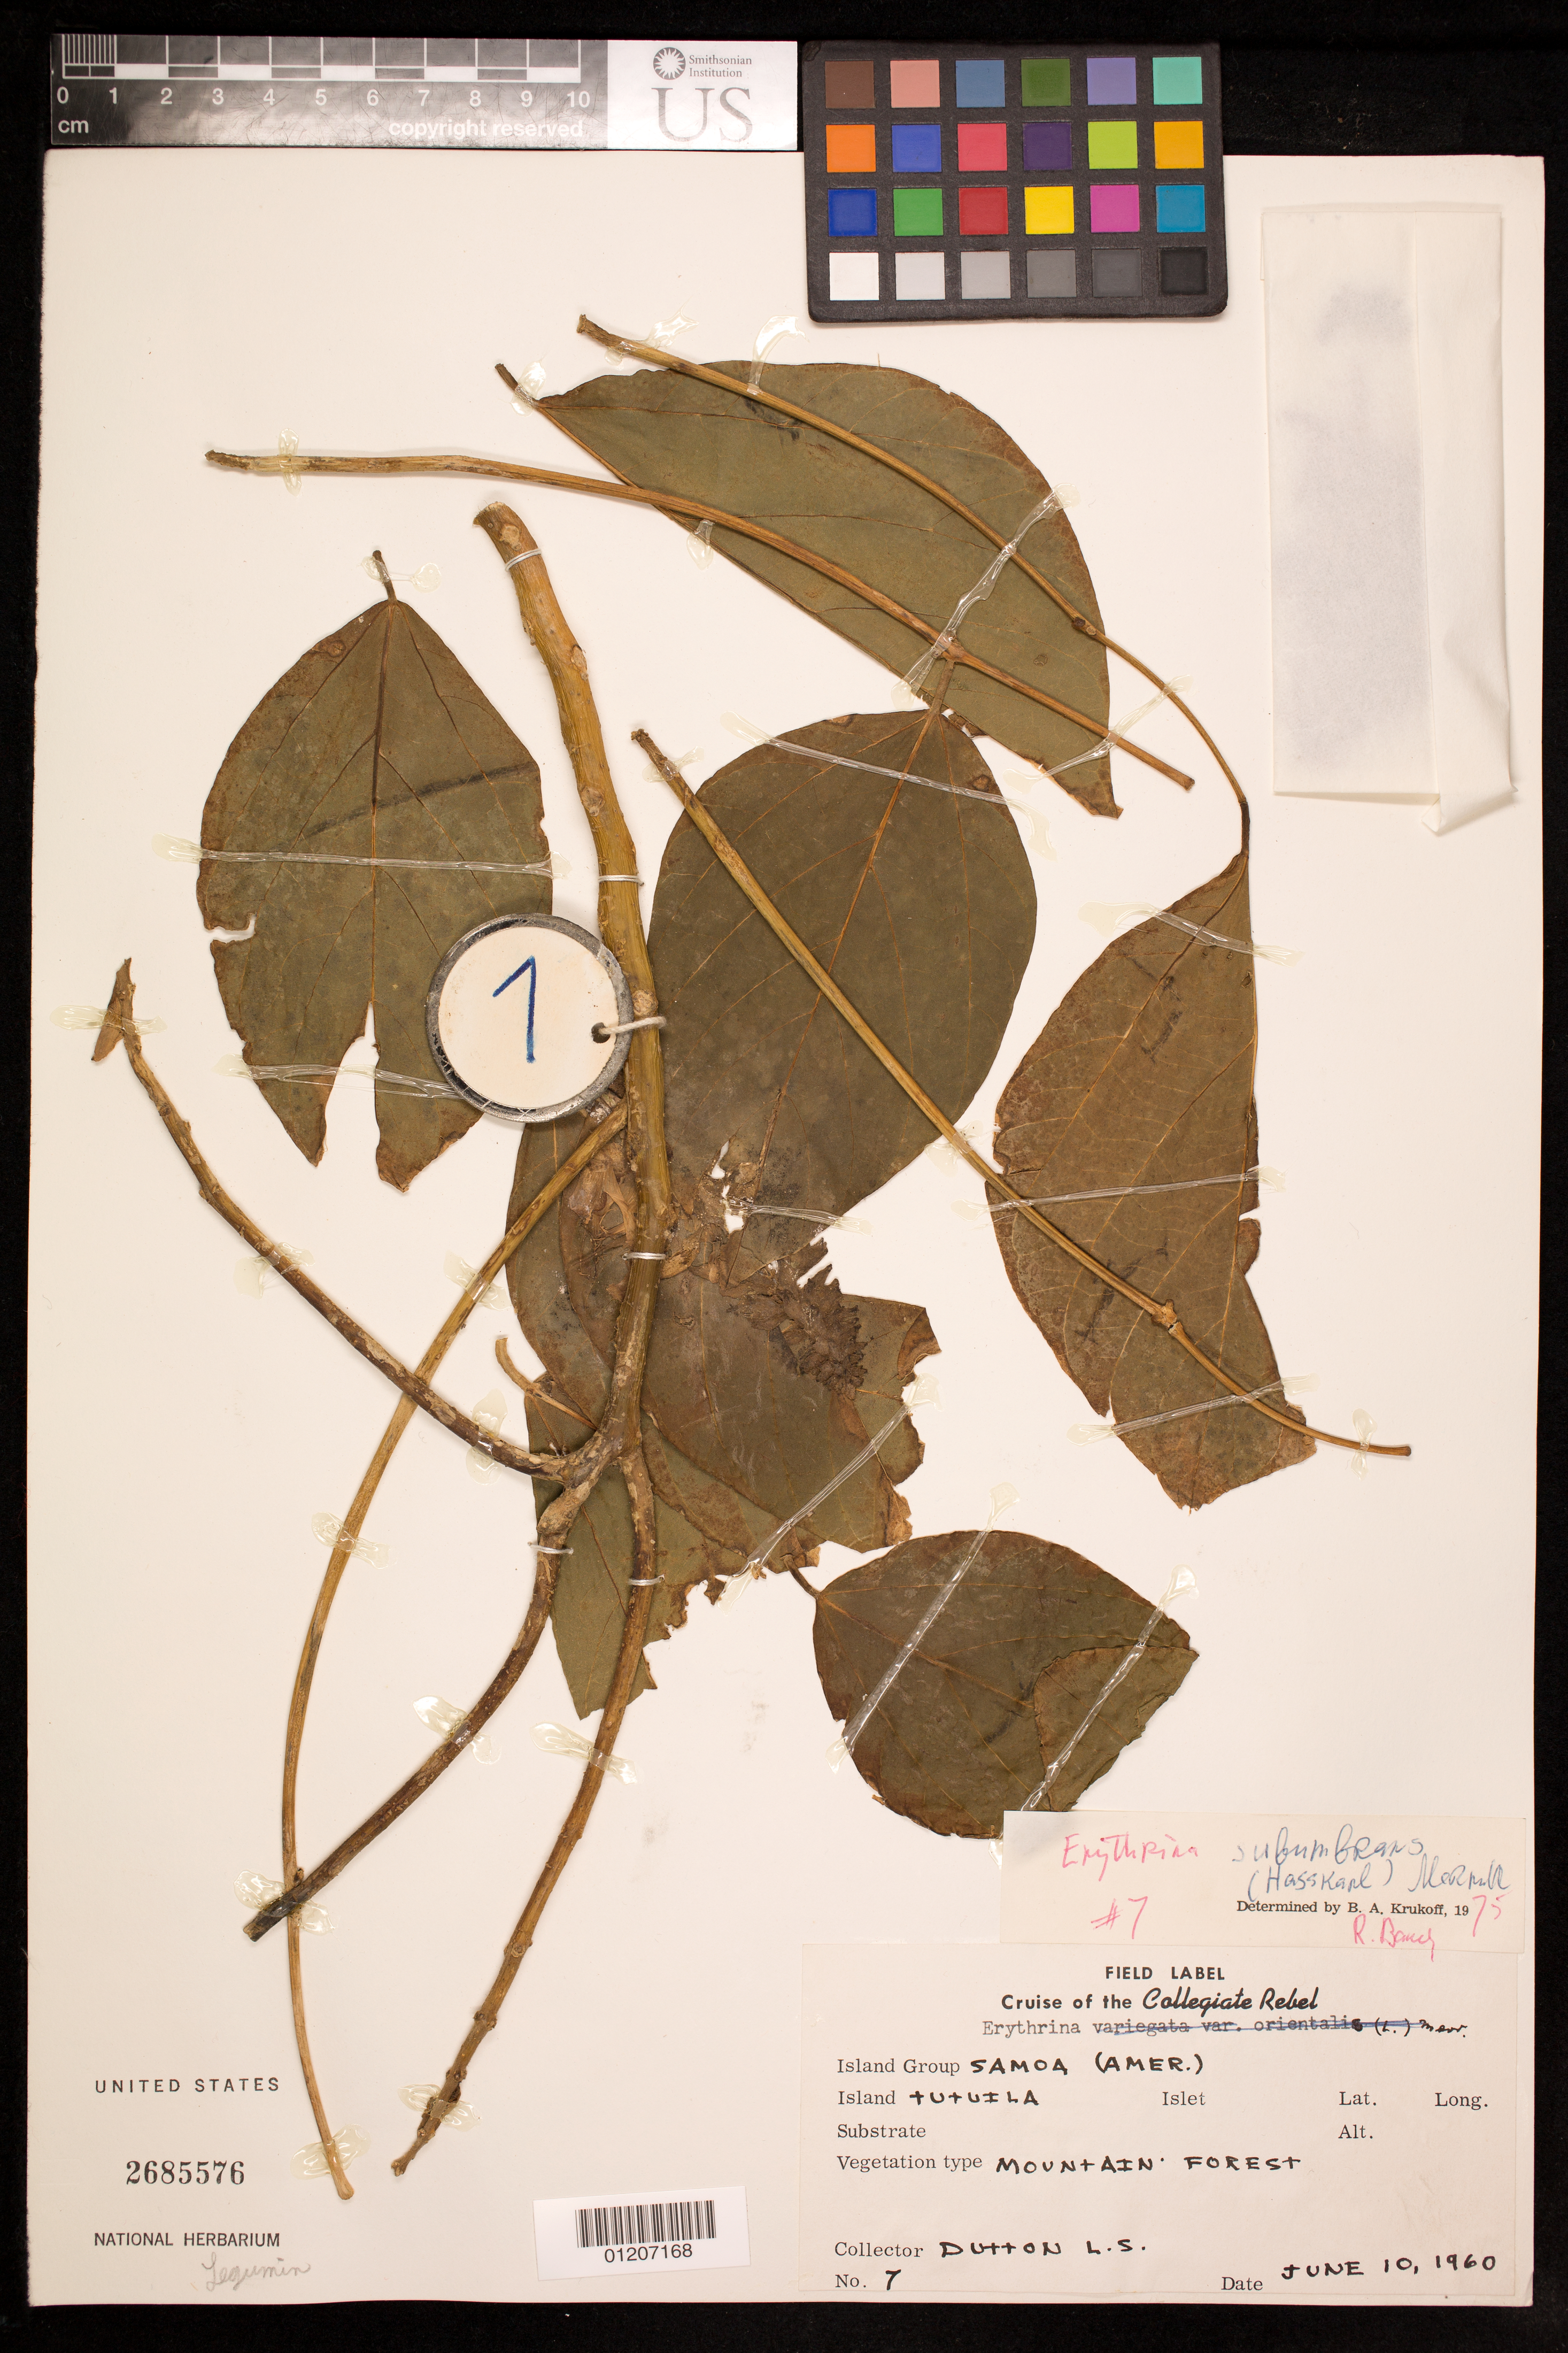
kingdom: Plantae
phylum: Tracheophyta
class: Magnoliopsida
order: Fabales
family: Fabaceae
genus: Erythrina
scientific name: Erythrina subumbrans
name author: (Hassk.) Merr.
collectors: L. Dutton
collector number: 7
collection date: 1960-06-10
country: American Samoa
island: Tutuila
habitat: Mountain forest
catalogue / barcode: US 2685576